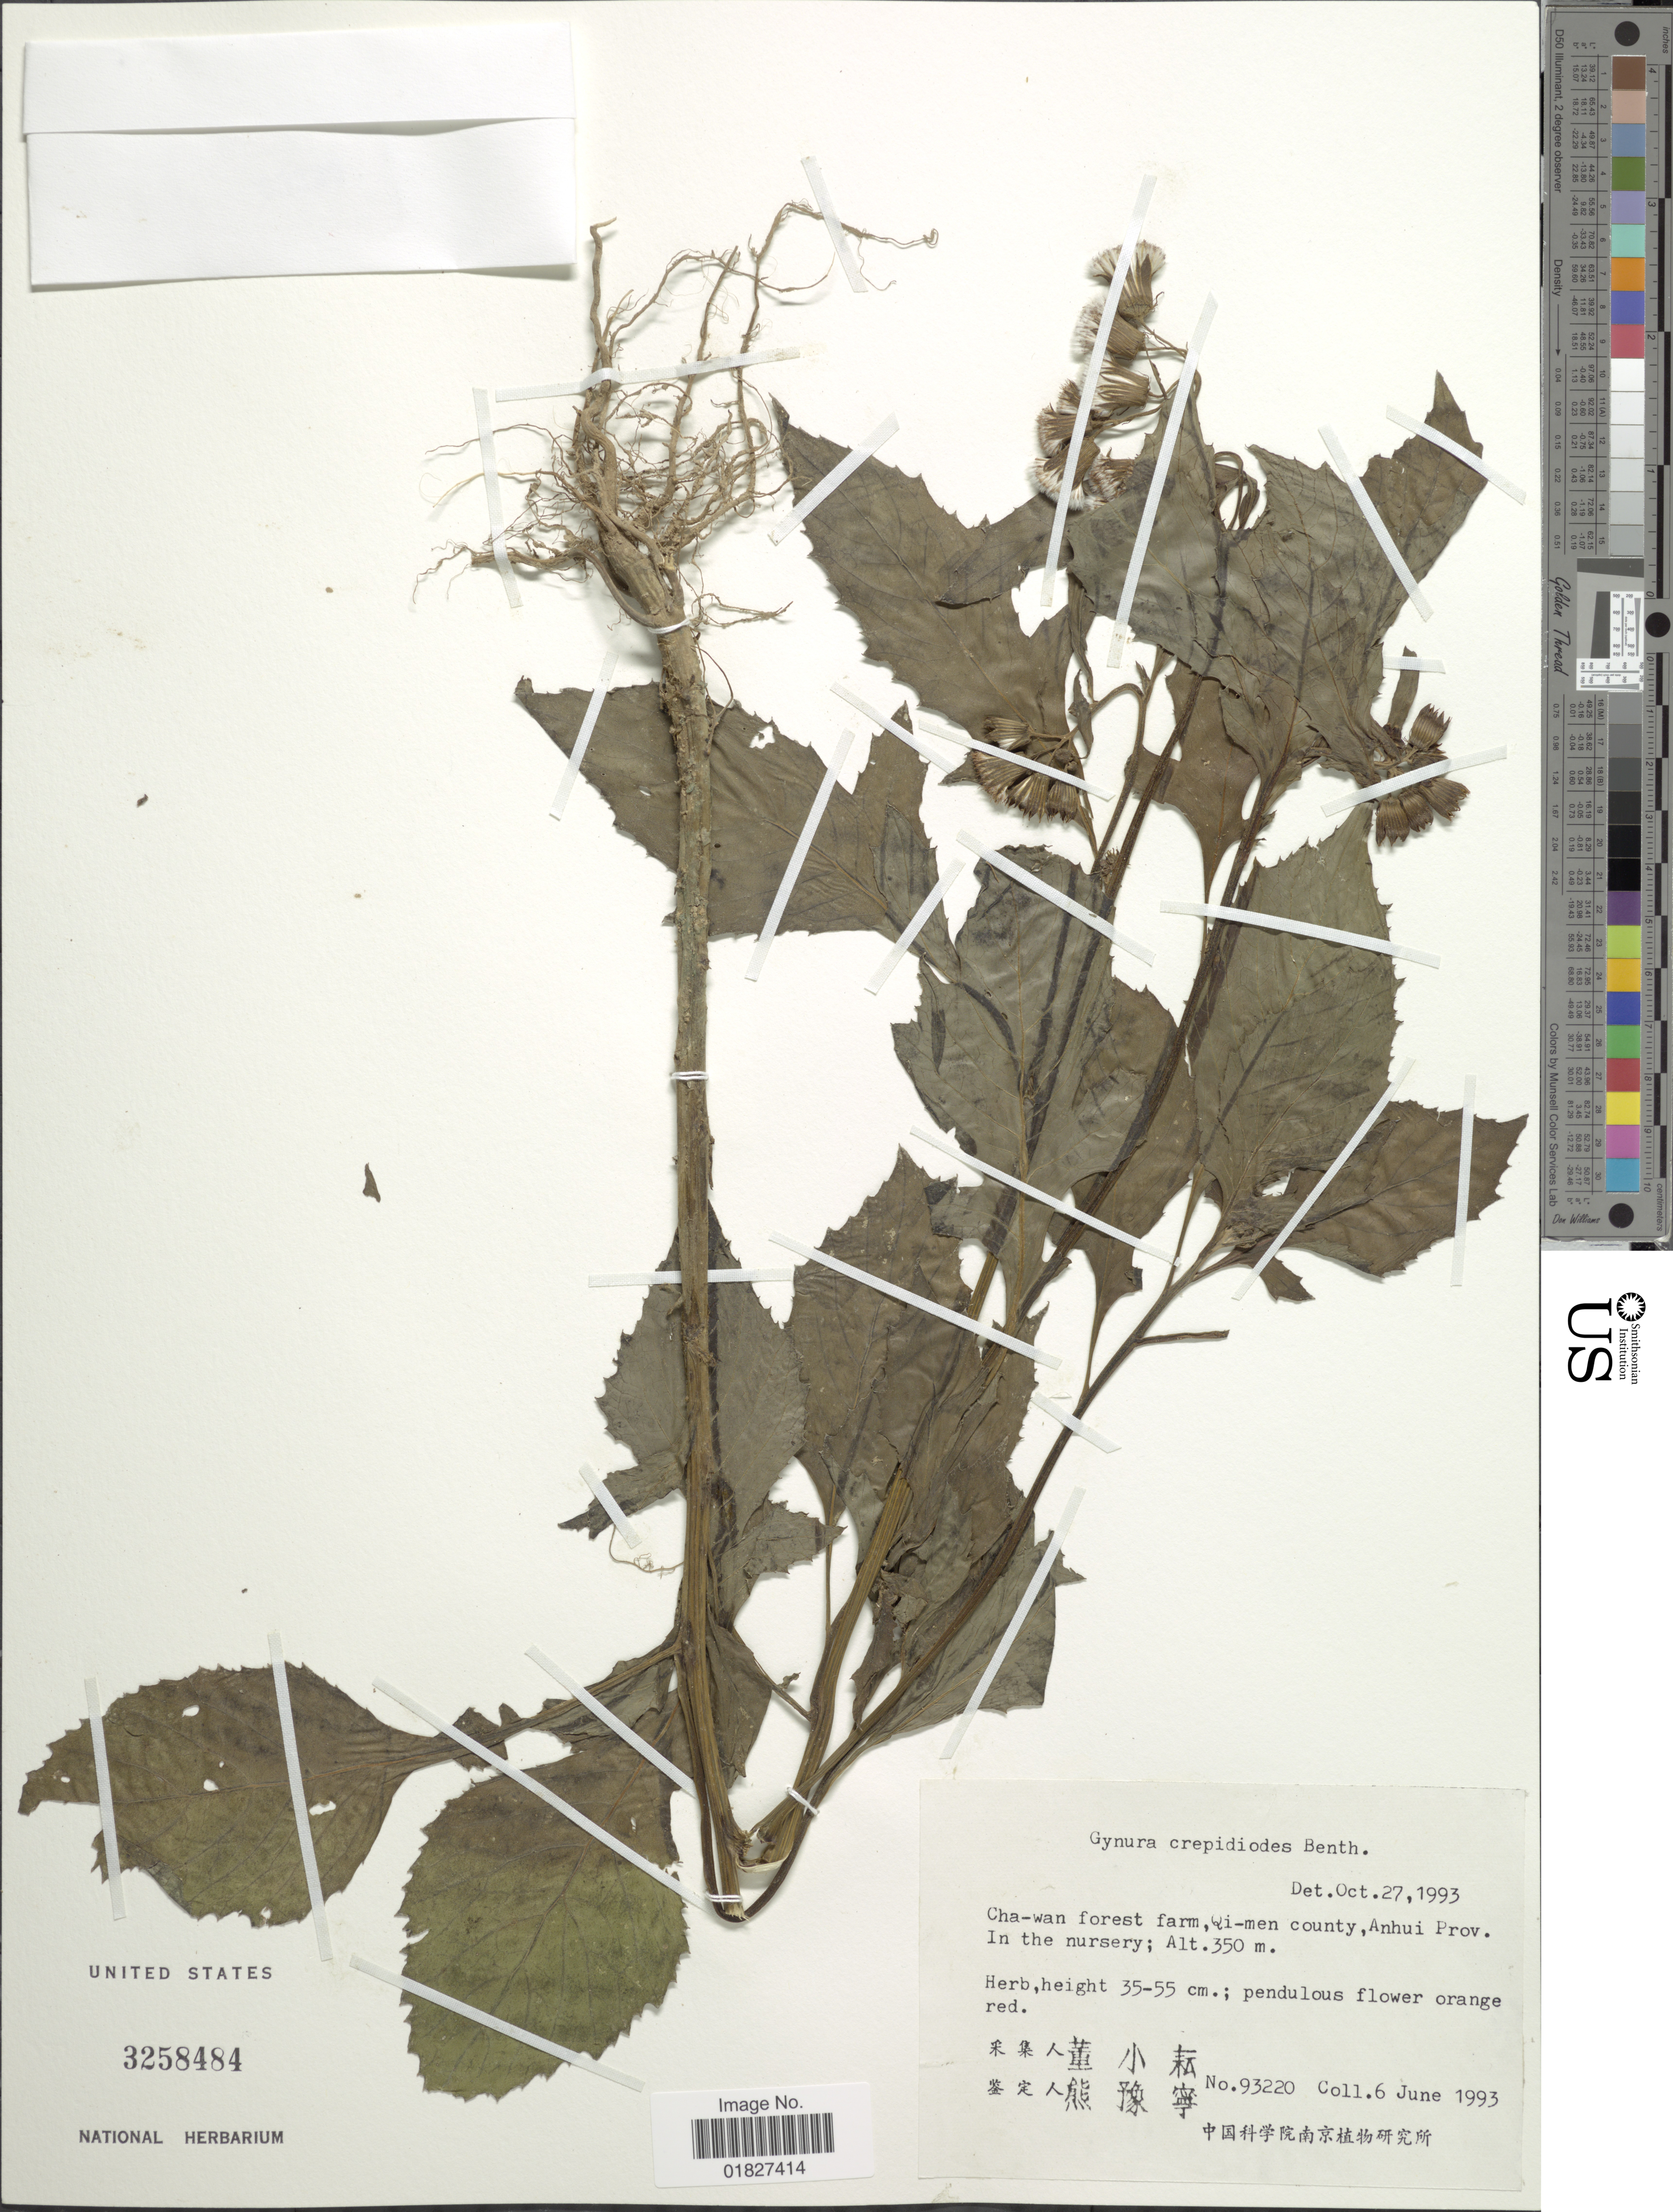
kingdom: Plantae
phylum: Tracheophyta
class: Magnoliopsida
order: Asterales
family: Asteraceae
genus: Crassocephalum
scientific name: Crassocephalum crepidioides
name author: (Benth.) S. Moore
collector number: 93220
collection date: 1993-06-06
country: China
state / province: Anhui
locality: Cha-wan forest farm, Qi-men County, Anhui Prov.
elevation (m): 350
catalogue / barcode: US 3258484